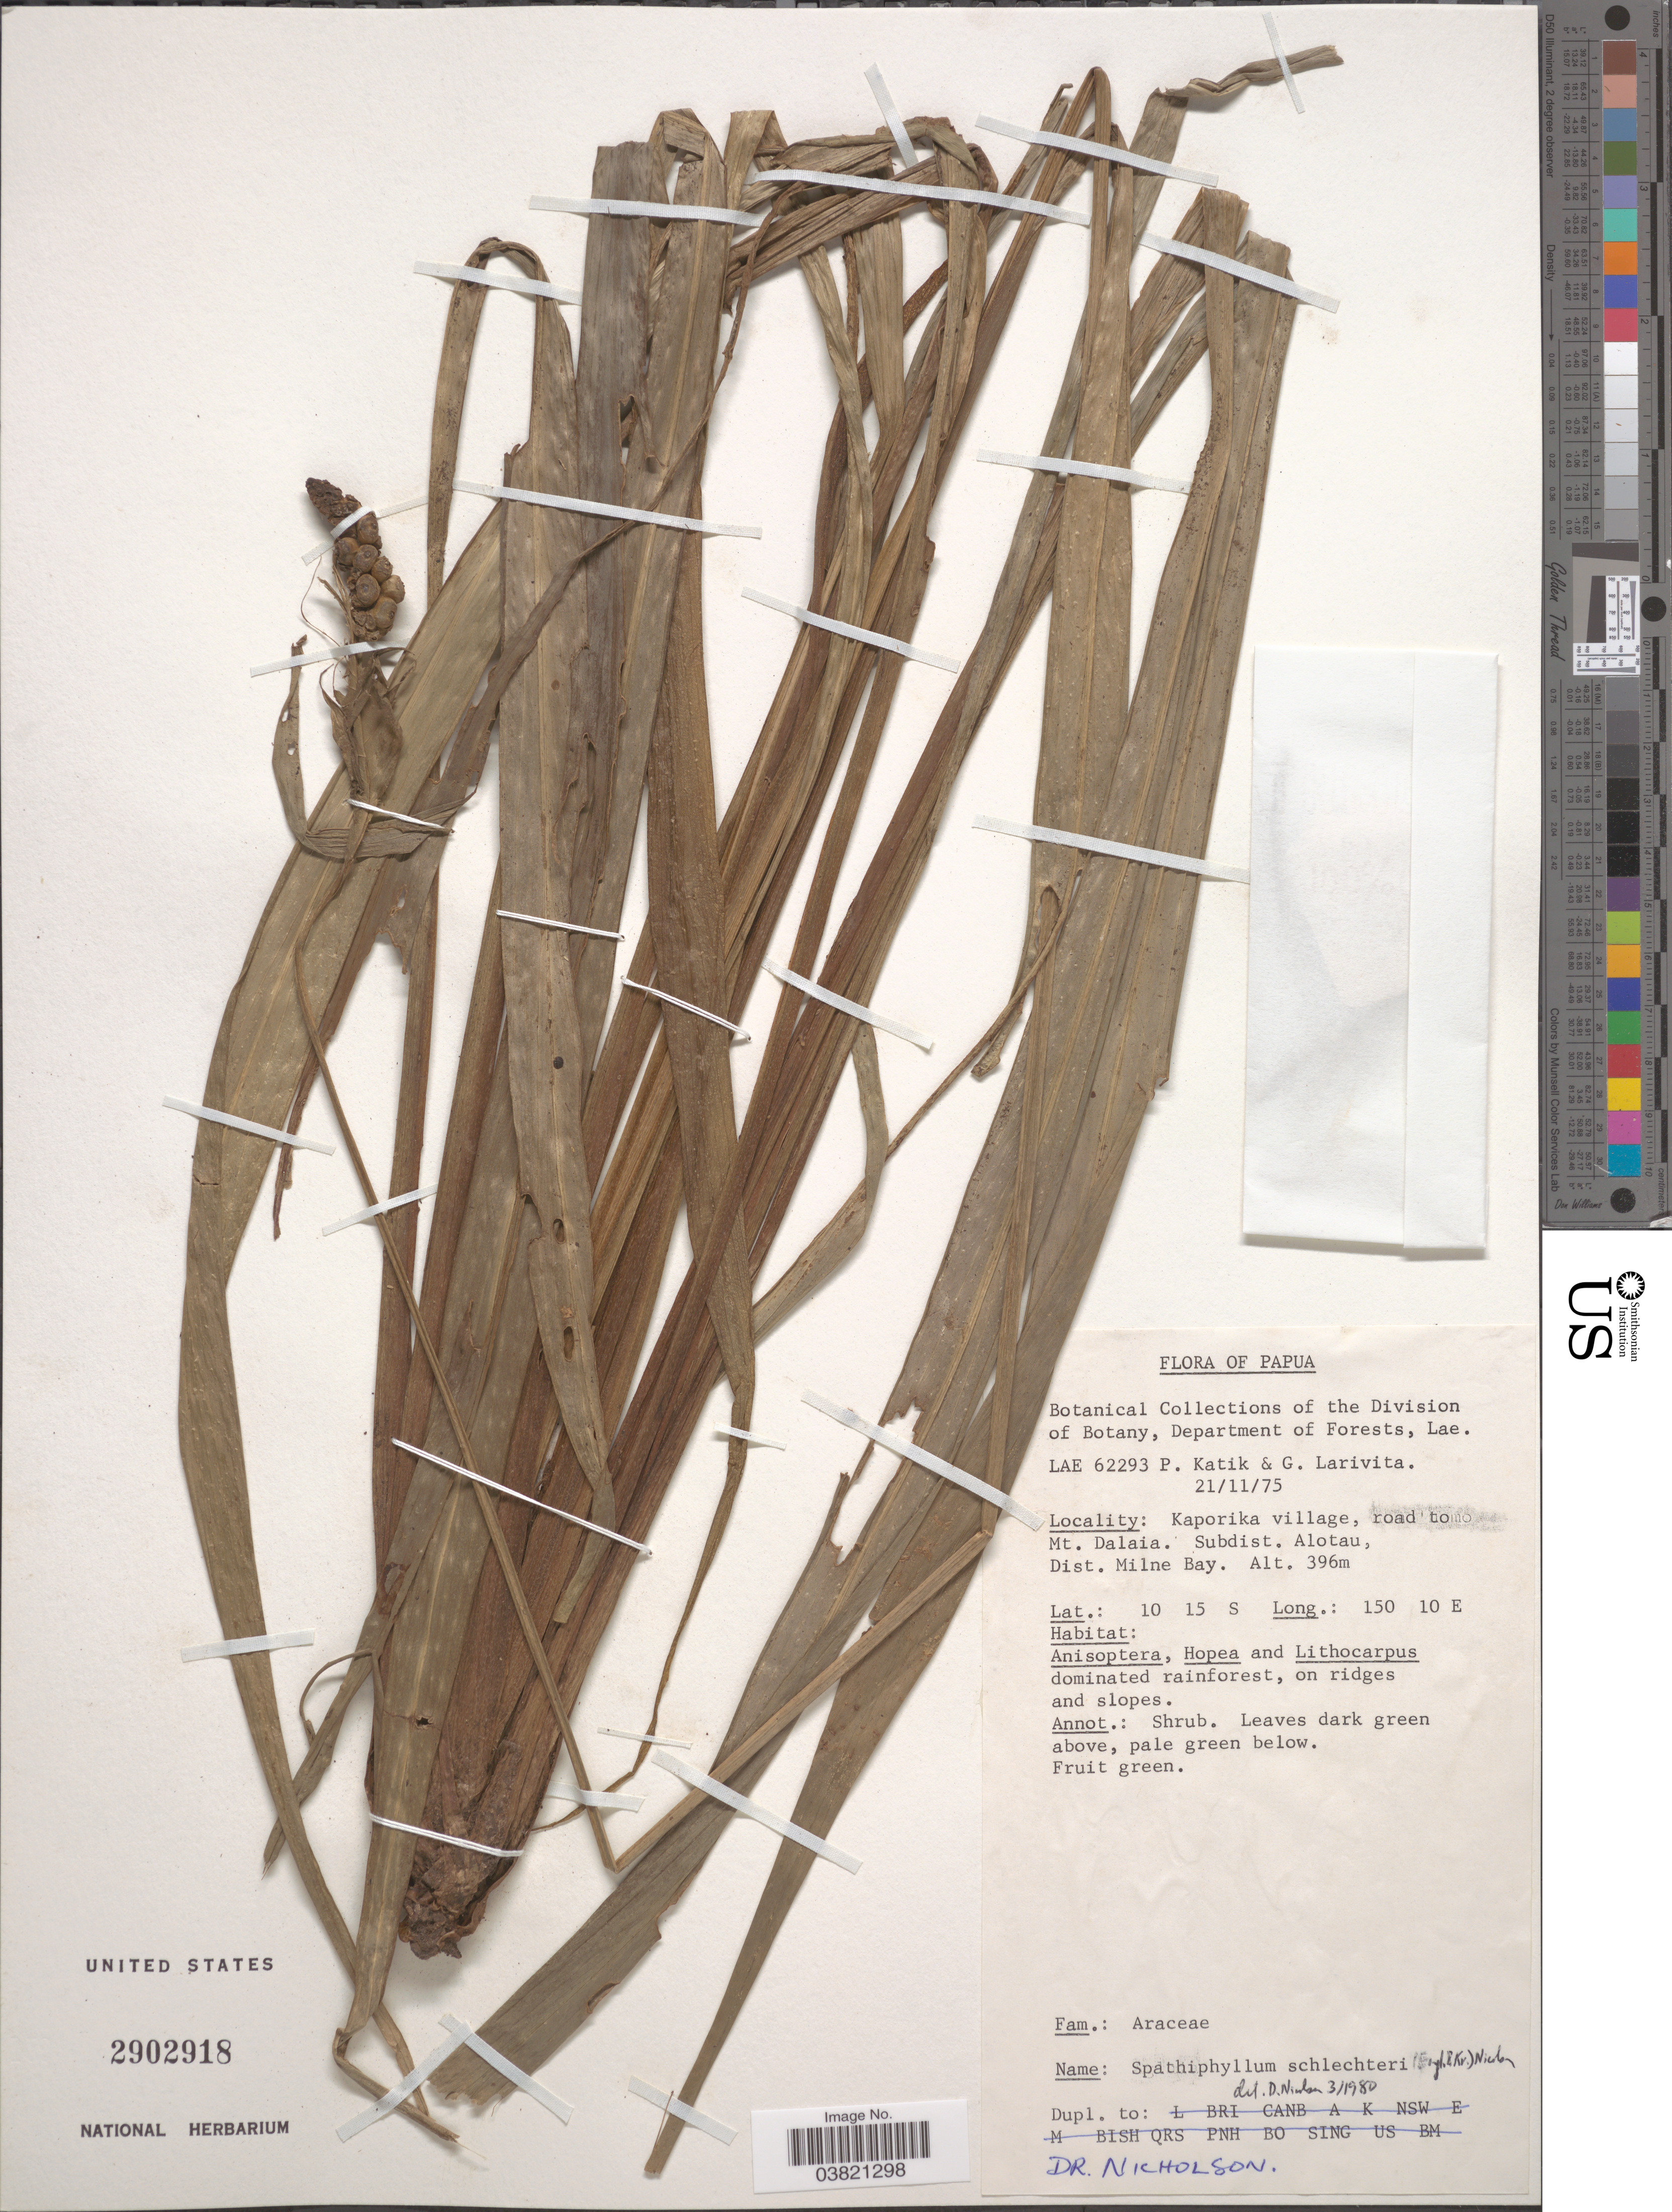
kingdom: Plantae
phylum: Tracheophyta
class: Liliopsida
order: Alismatales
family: Araceae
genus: Spathiphyllum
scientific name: Spathiphyllum schlechteri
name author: (Engl. & K. Krause) Nicolson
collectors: P. Katik & G. Larivita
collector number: LAE 62293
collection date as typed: Transcribed d/m/y: 21/11/75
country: Papua New Guinea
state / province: Milne Bay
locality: Papua. Kaporika village, road to Mt. Dalaia. Subdist. Alotau, Dist. Milne Bay.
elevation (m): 396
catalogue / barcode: US 2902918